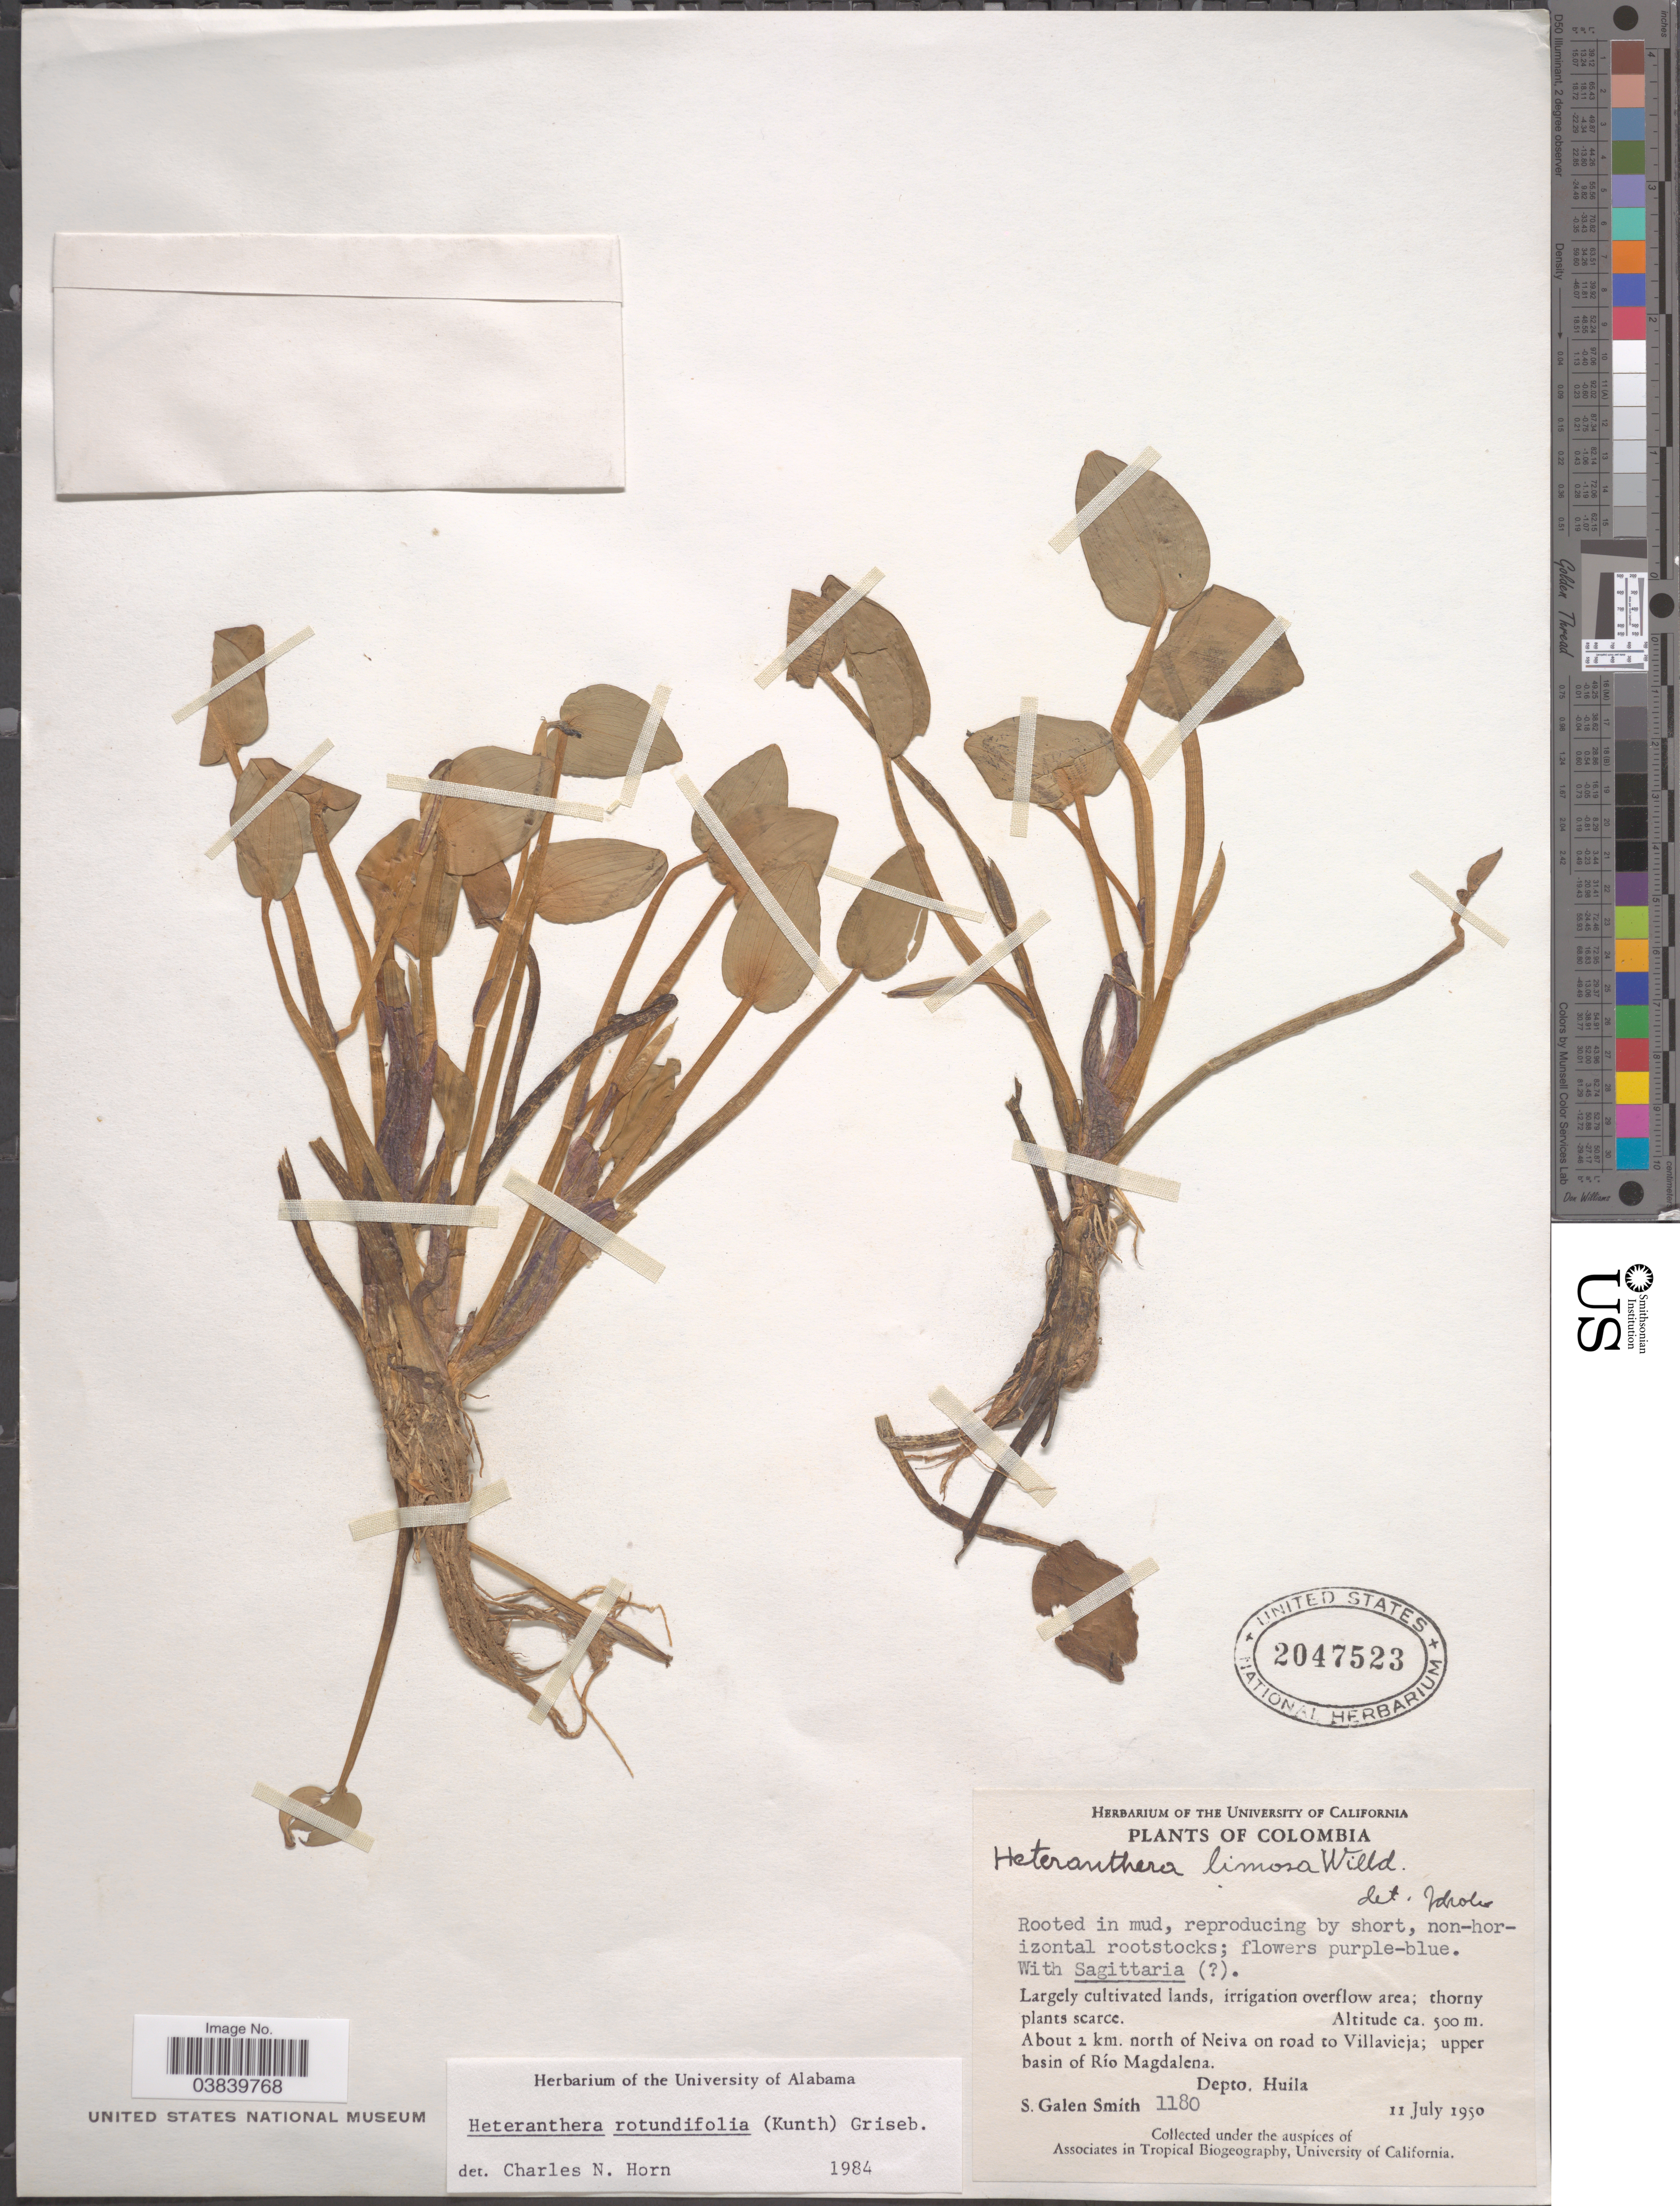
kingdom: Plantae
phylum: Tracheophyta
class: Liliopsida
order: Commelinales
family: Pontederiaceae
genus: Heteranthera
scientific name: Heteranthera rotundifolia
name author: (Kunth) Griseb.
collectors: S. G. Smith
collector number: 1180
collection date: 1950-07-11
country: Colombia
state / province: Huila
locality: About 2 km. north of Neiva on road to Villavieja; upper basin of Río Magdalena. Depto. Huila.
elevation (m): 500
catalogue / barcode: US 2047523